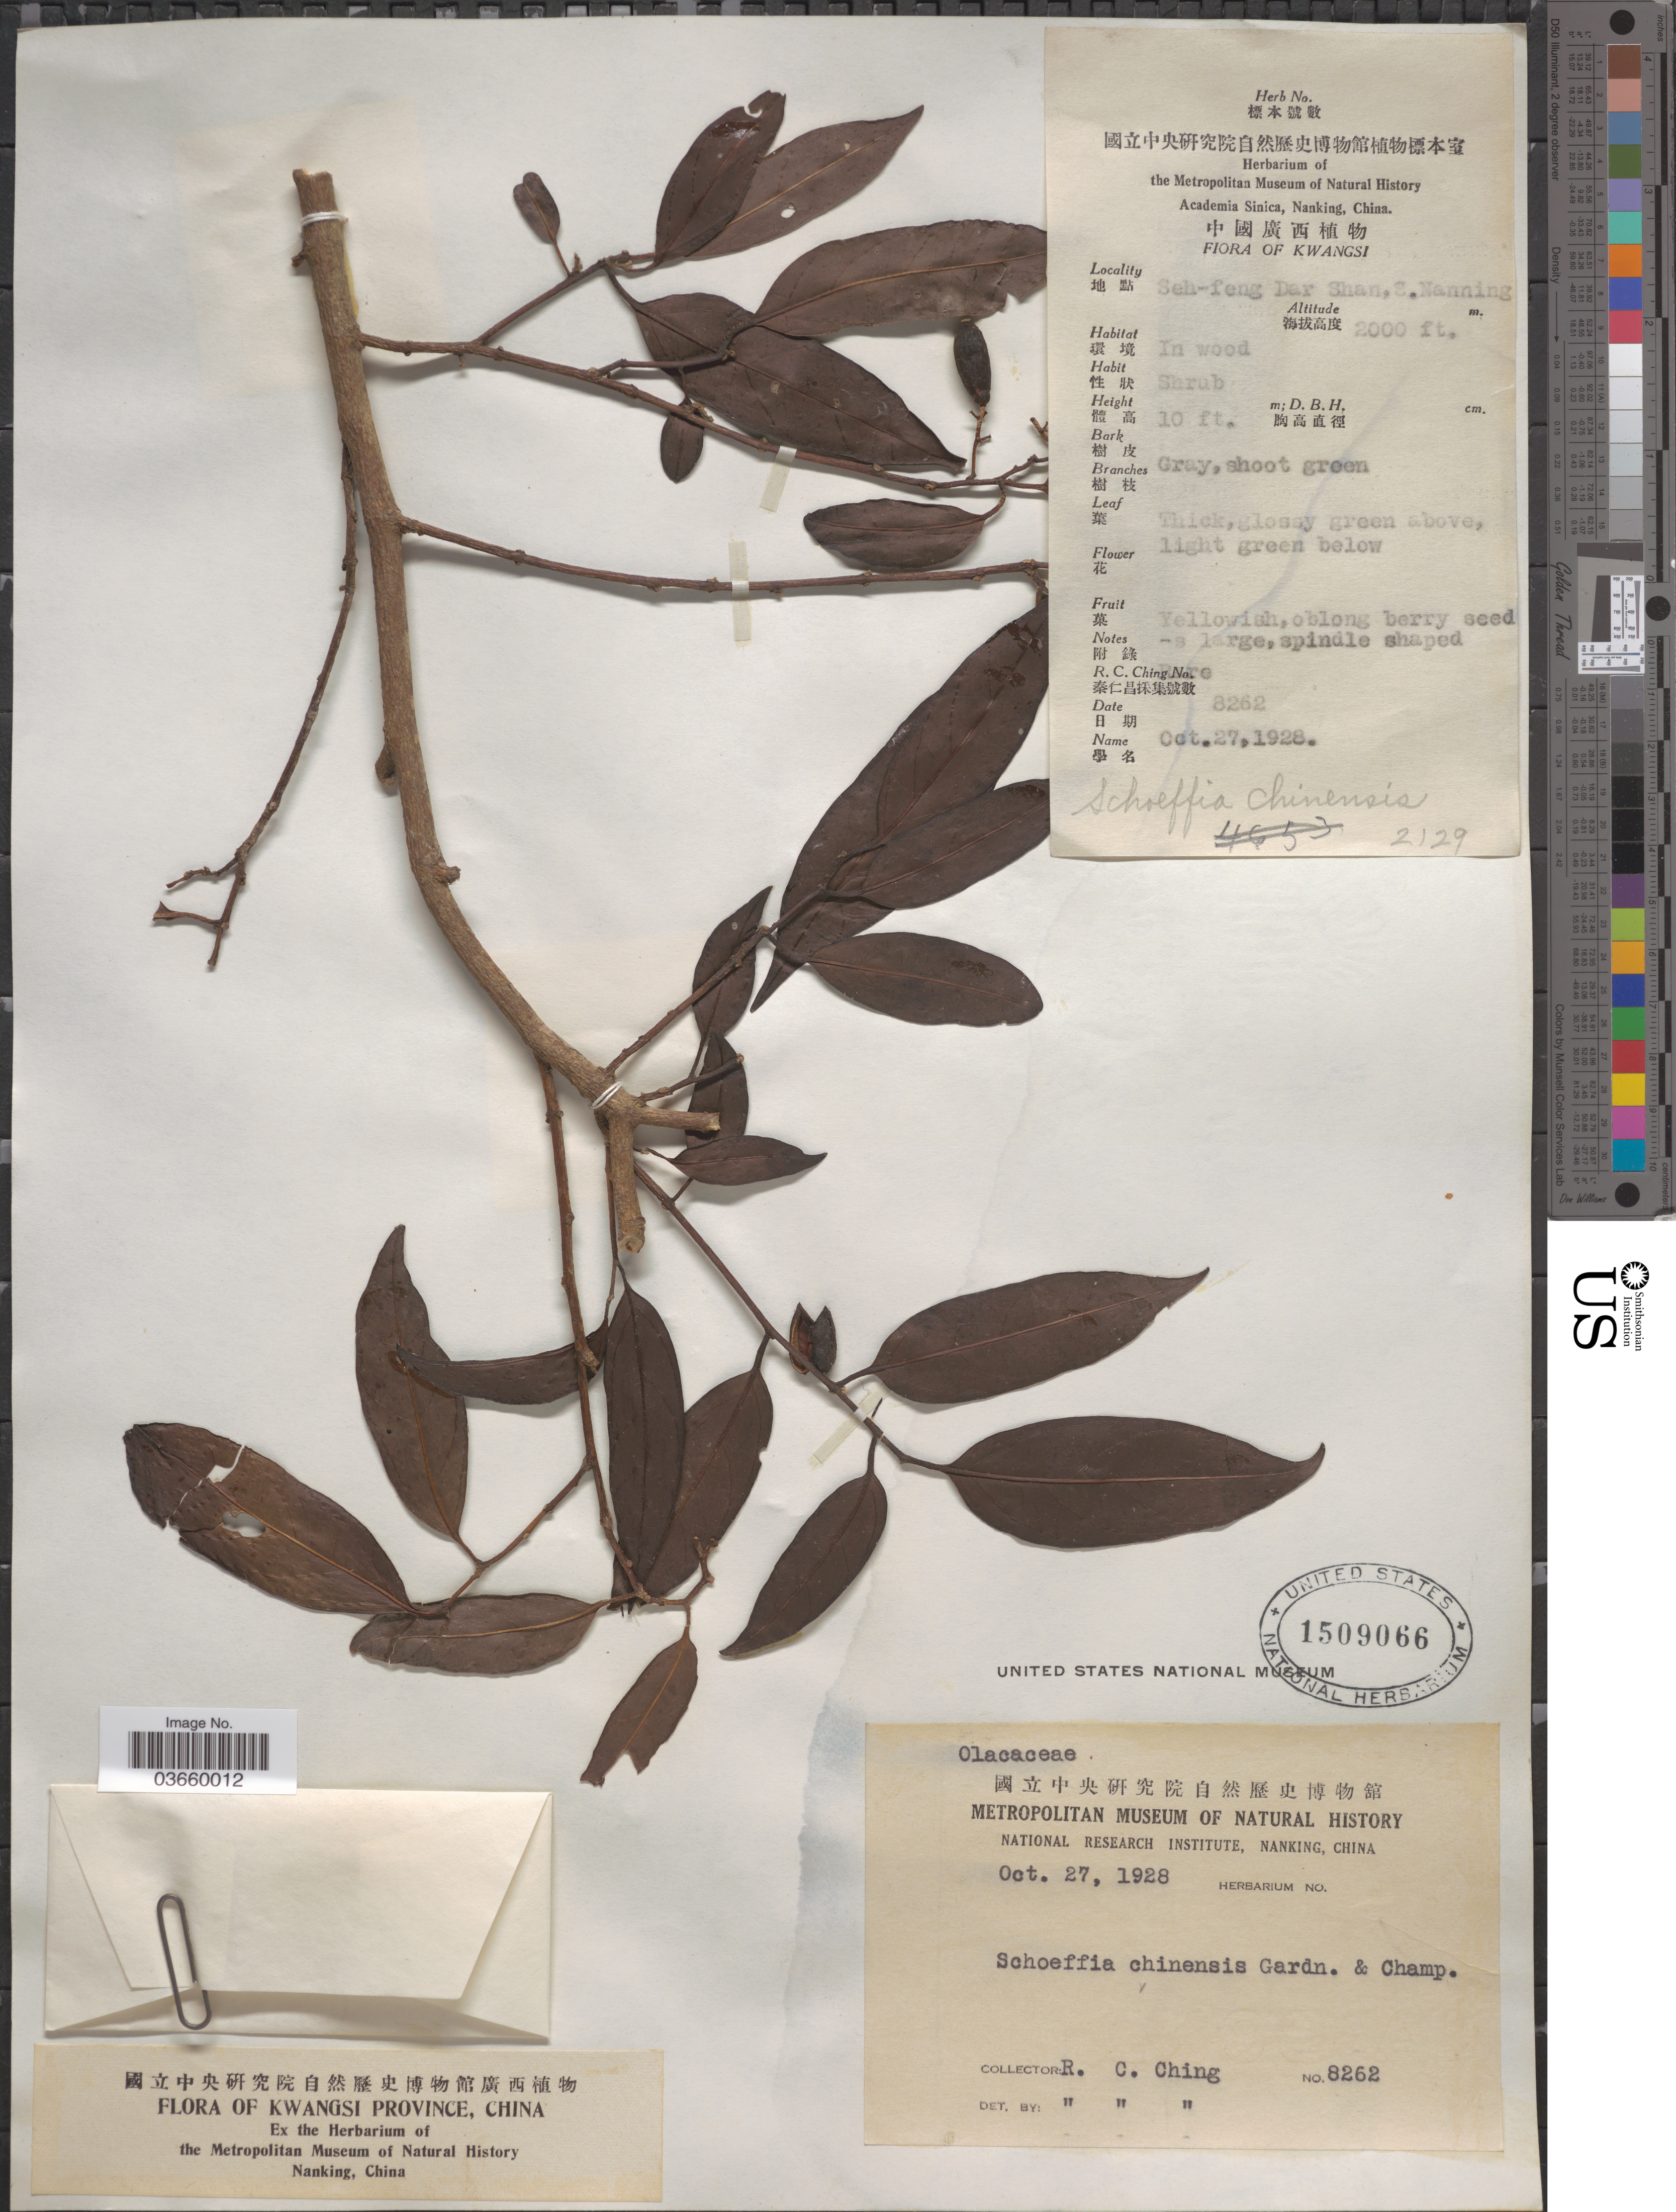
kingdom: Plantae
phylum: Tracheophyta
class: Magnoliopsida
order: Santalales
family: Schoepfiaceae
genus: Schoepfia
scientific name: Schoepfia chinensis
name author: Gardner & Champ.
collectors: R. C. Ching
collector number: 8262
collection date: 1928-10-27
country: China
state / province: Guangxi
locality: Kwangsi Province. Seh-feng Dar Shan, S. Nanning.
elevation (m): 610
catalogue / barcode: US 1509066